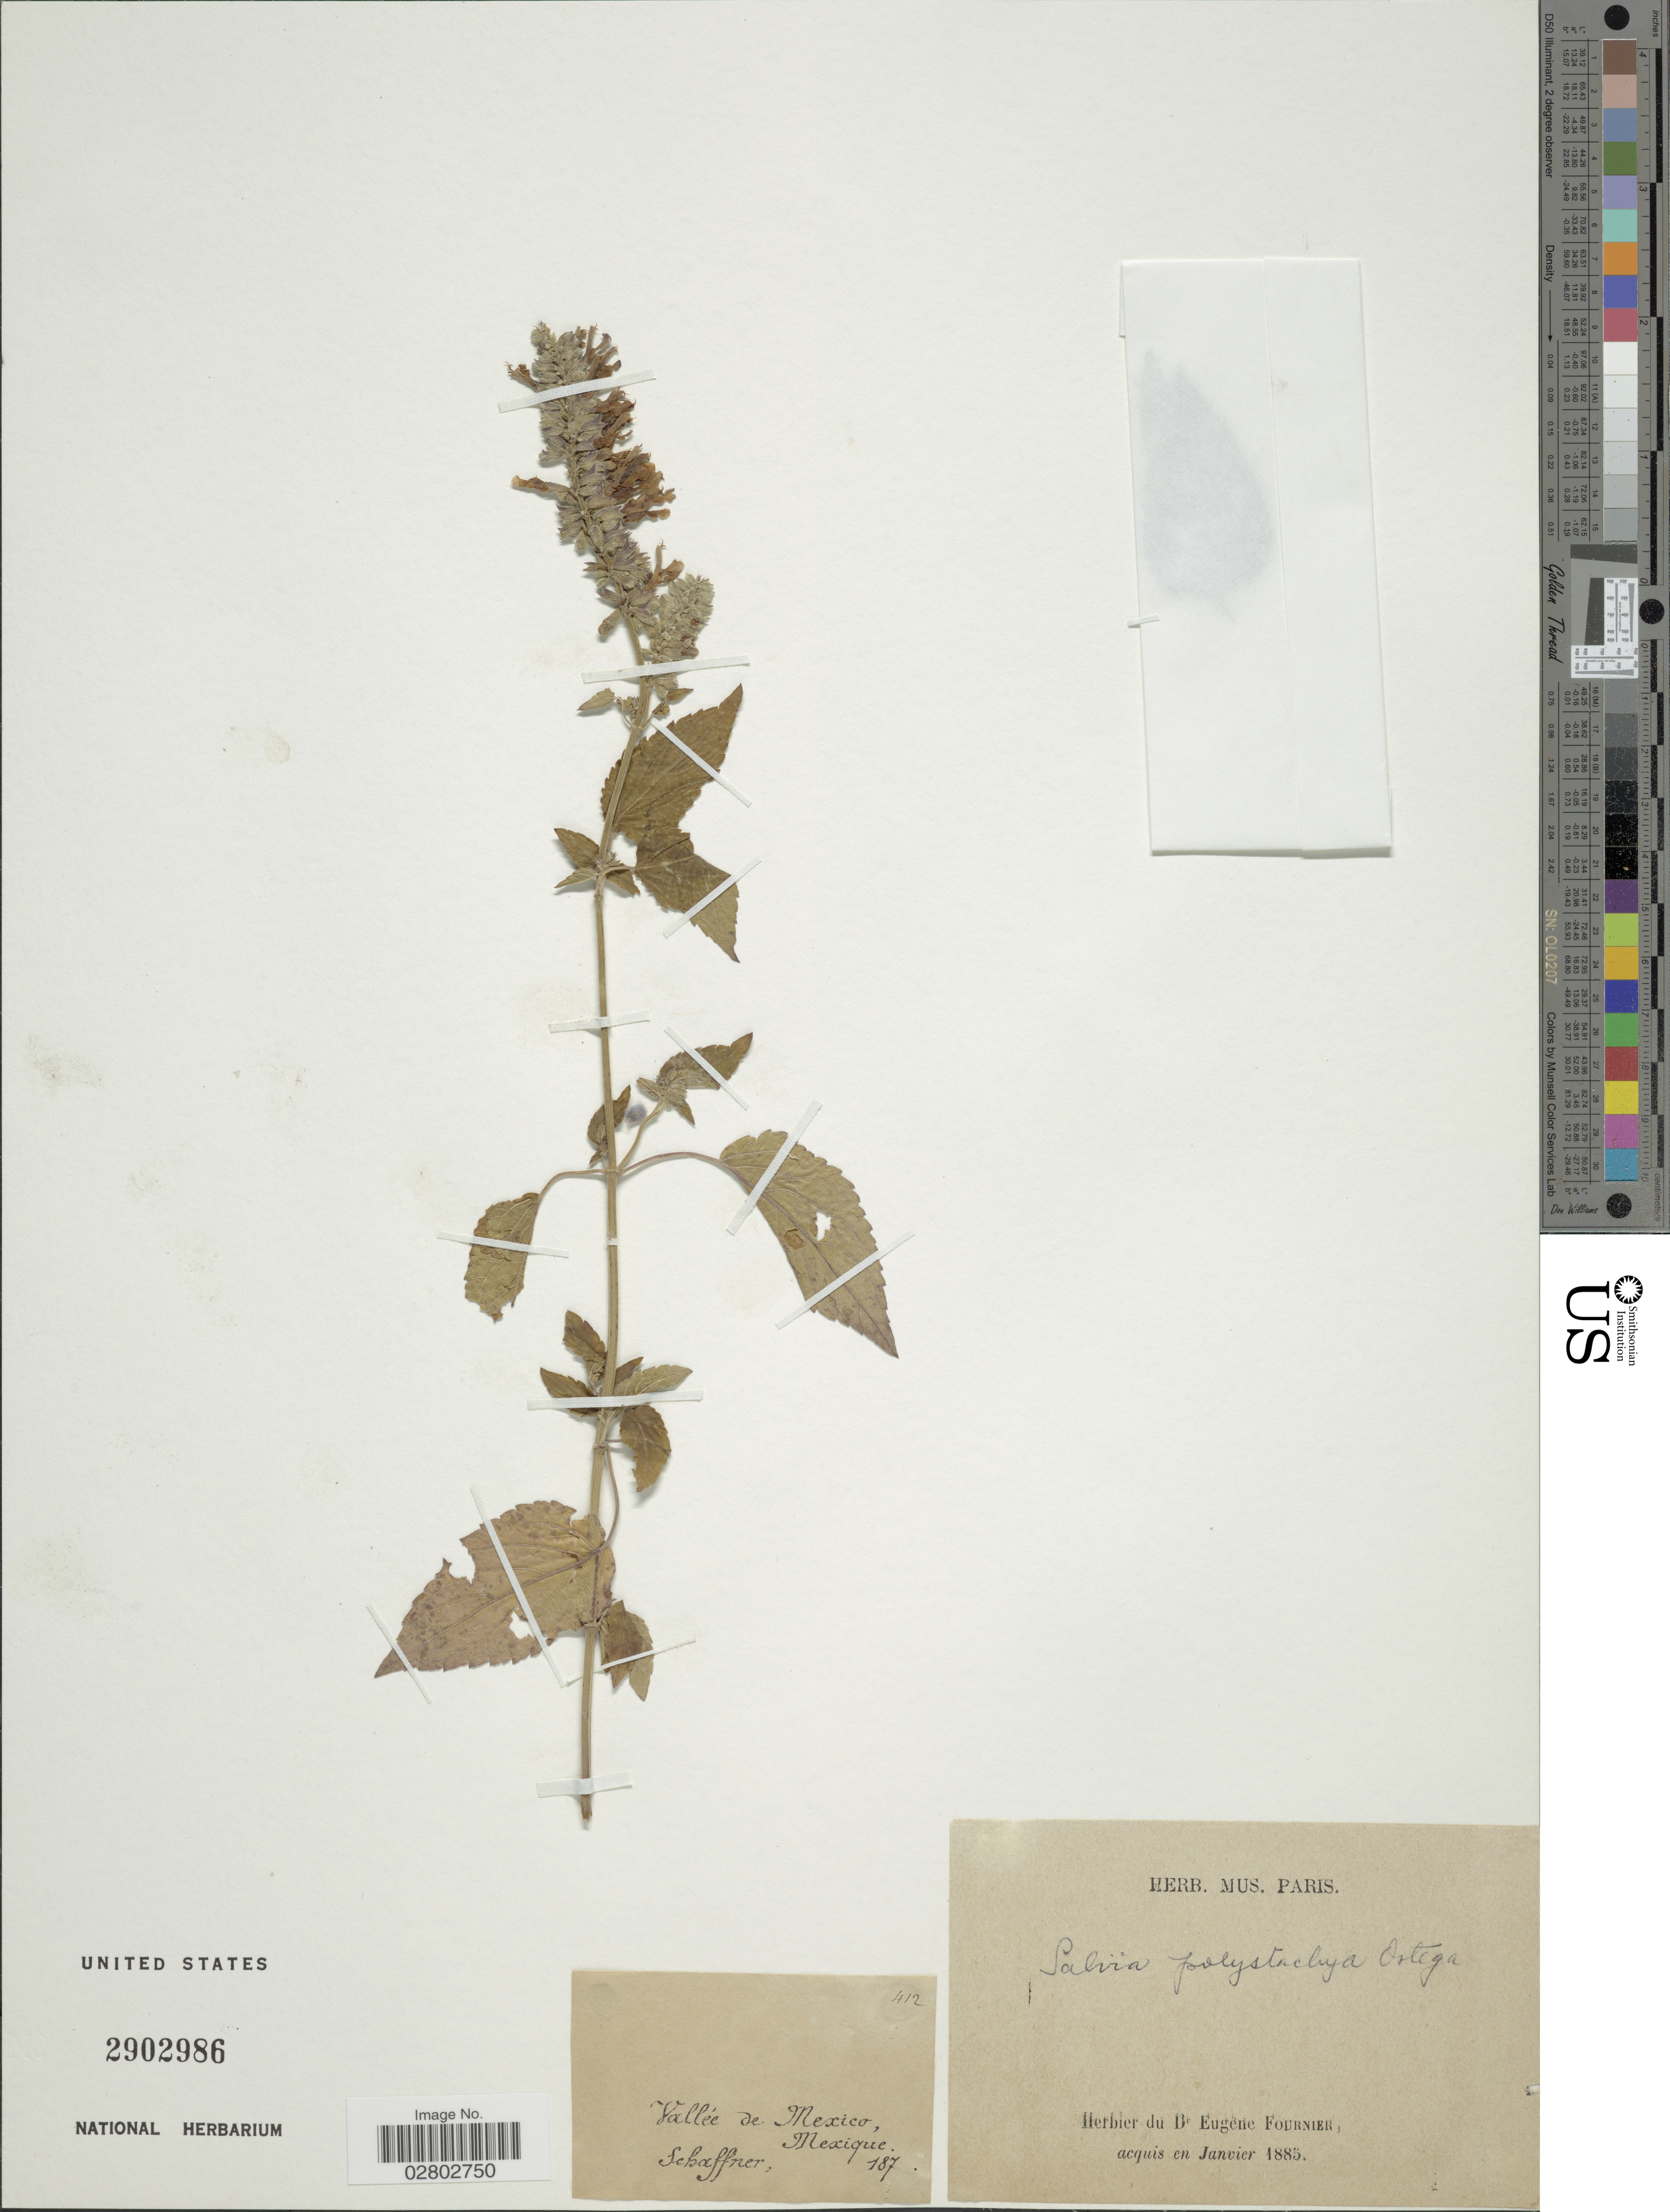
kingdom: Plantae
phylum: Tracheophyta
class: Magnoliopsida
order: Lamiales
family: Lamiaceae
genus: Salvia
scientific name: Salvia polystachya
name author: Cav.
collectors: -. Schaffner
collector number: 412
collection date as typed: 187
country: Mexico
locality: Valleé de Mexico, Mexique.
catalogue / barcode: US 2902986